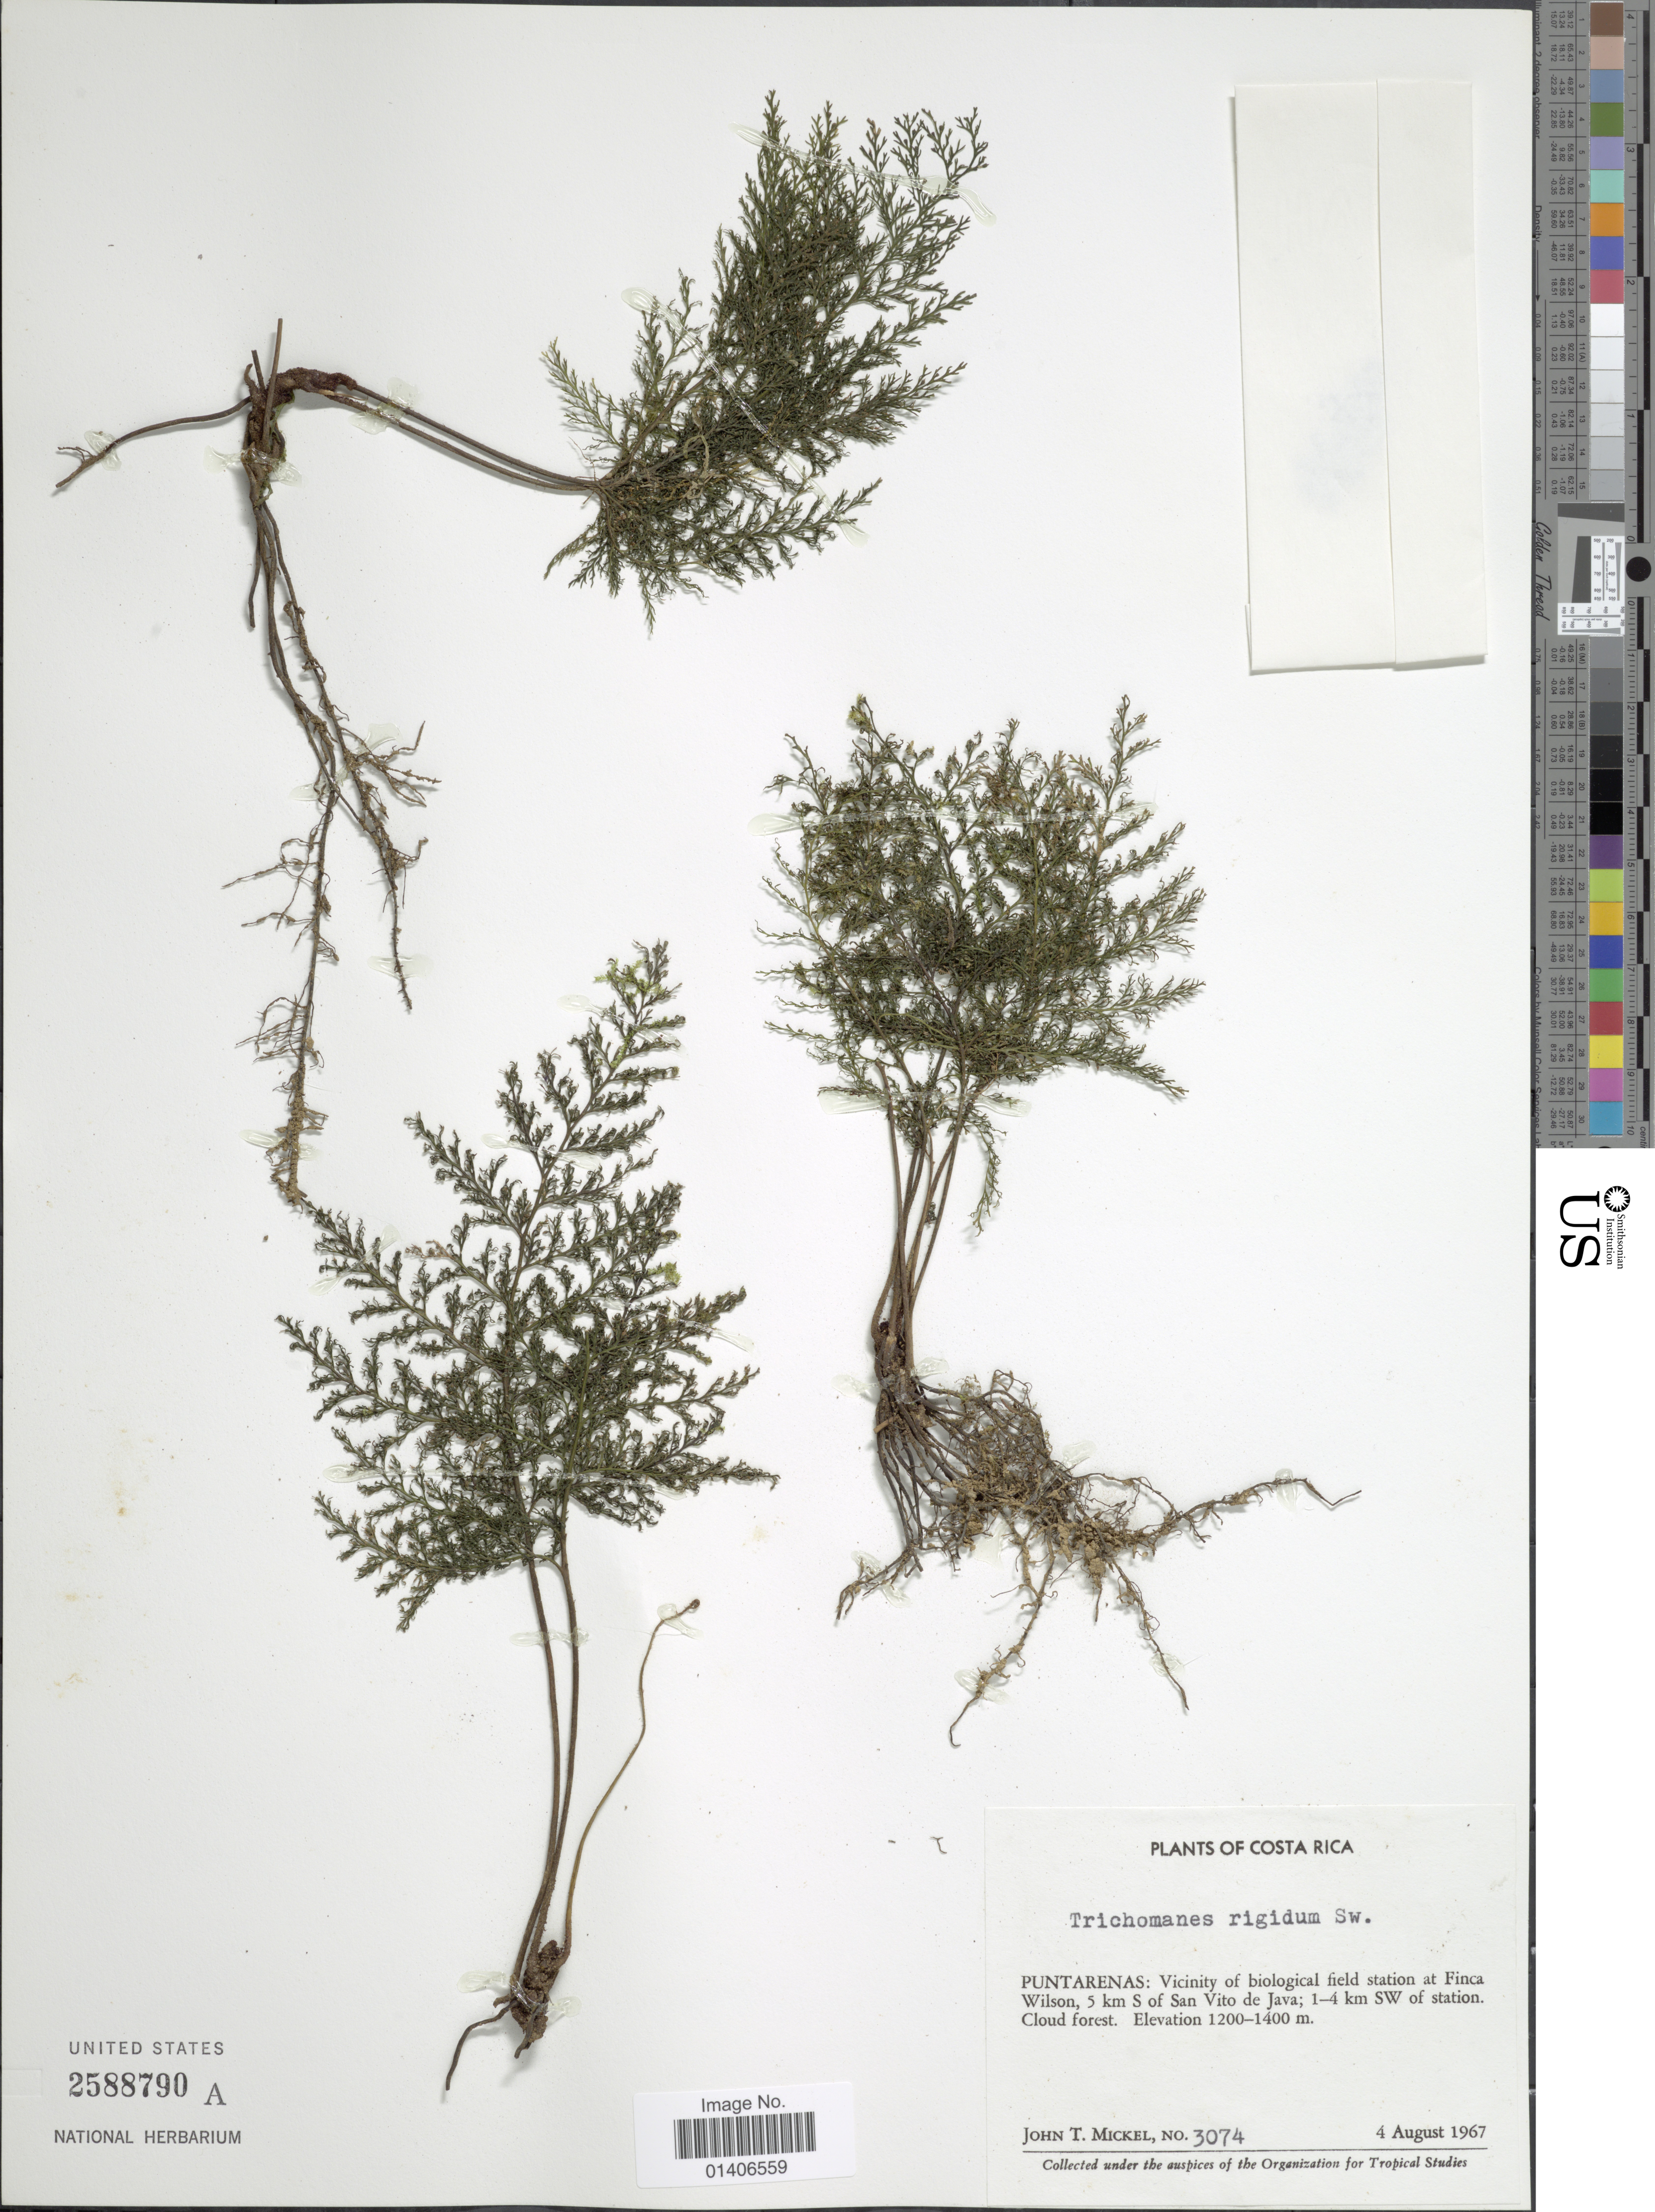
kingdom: Plantae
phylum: Tracheophyta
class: Polypodiopsida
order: Hymenophyllales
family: Hymenophyllaceae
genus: Abrodictyum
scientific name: Abrodictyum rigidum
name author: (Sw.) Ebihara & Dubuisson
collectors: J. T. Mickel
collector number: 3074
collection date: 1967-08-04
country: Costa Rica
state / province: Puntarenas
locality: Vicinity of biological field station at Finca Wilson, 5 km S of San Vito de Java; 1-4 km SW of station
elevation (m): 1200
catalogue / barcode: US 2588790A